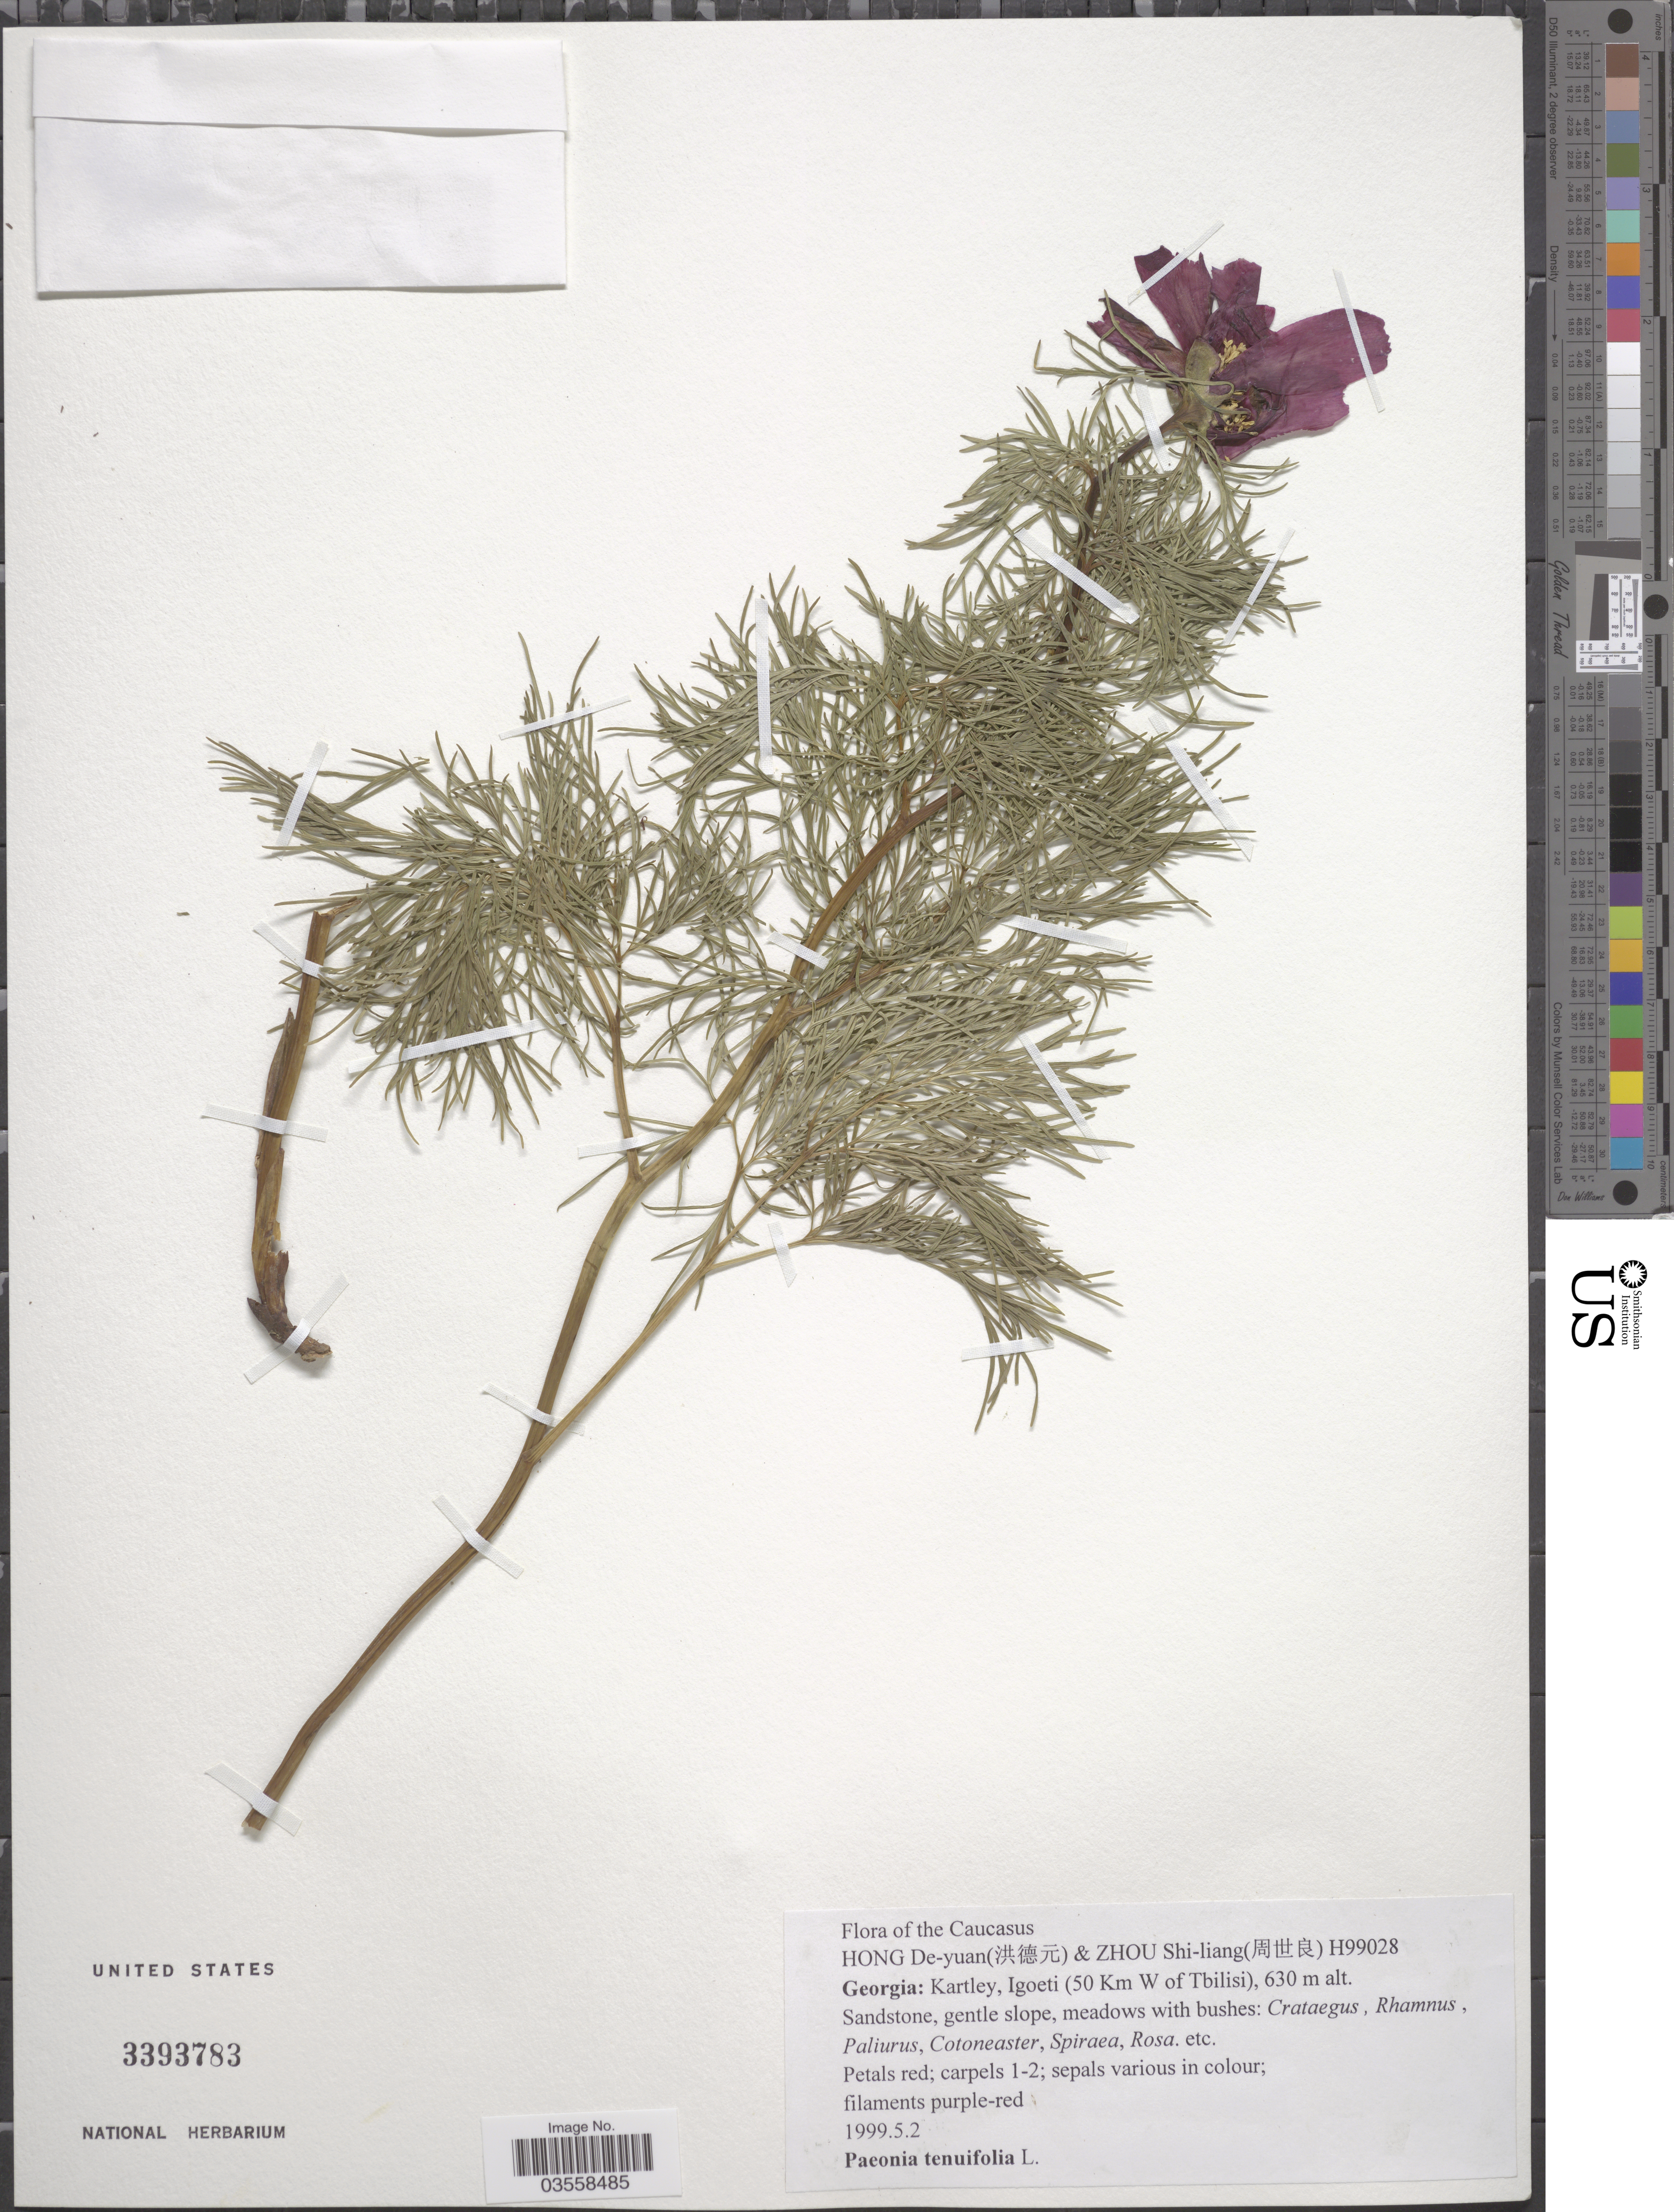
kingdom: Plantae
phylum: Tracheophyta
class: Magnoliopsida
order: Saxifragales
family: Paeoniaceae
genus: Paeonia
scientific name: Paeonia tenuifolia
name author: L.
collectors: D.-Y. Hong & S. Zhou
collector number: H99028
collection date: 1999-05-02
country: Georgia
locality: The Caucasus. Kartley, Igoeti (50 Km W of Tbilisi).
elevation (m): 630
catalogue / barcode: US 3393783